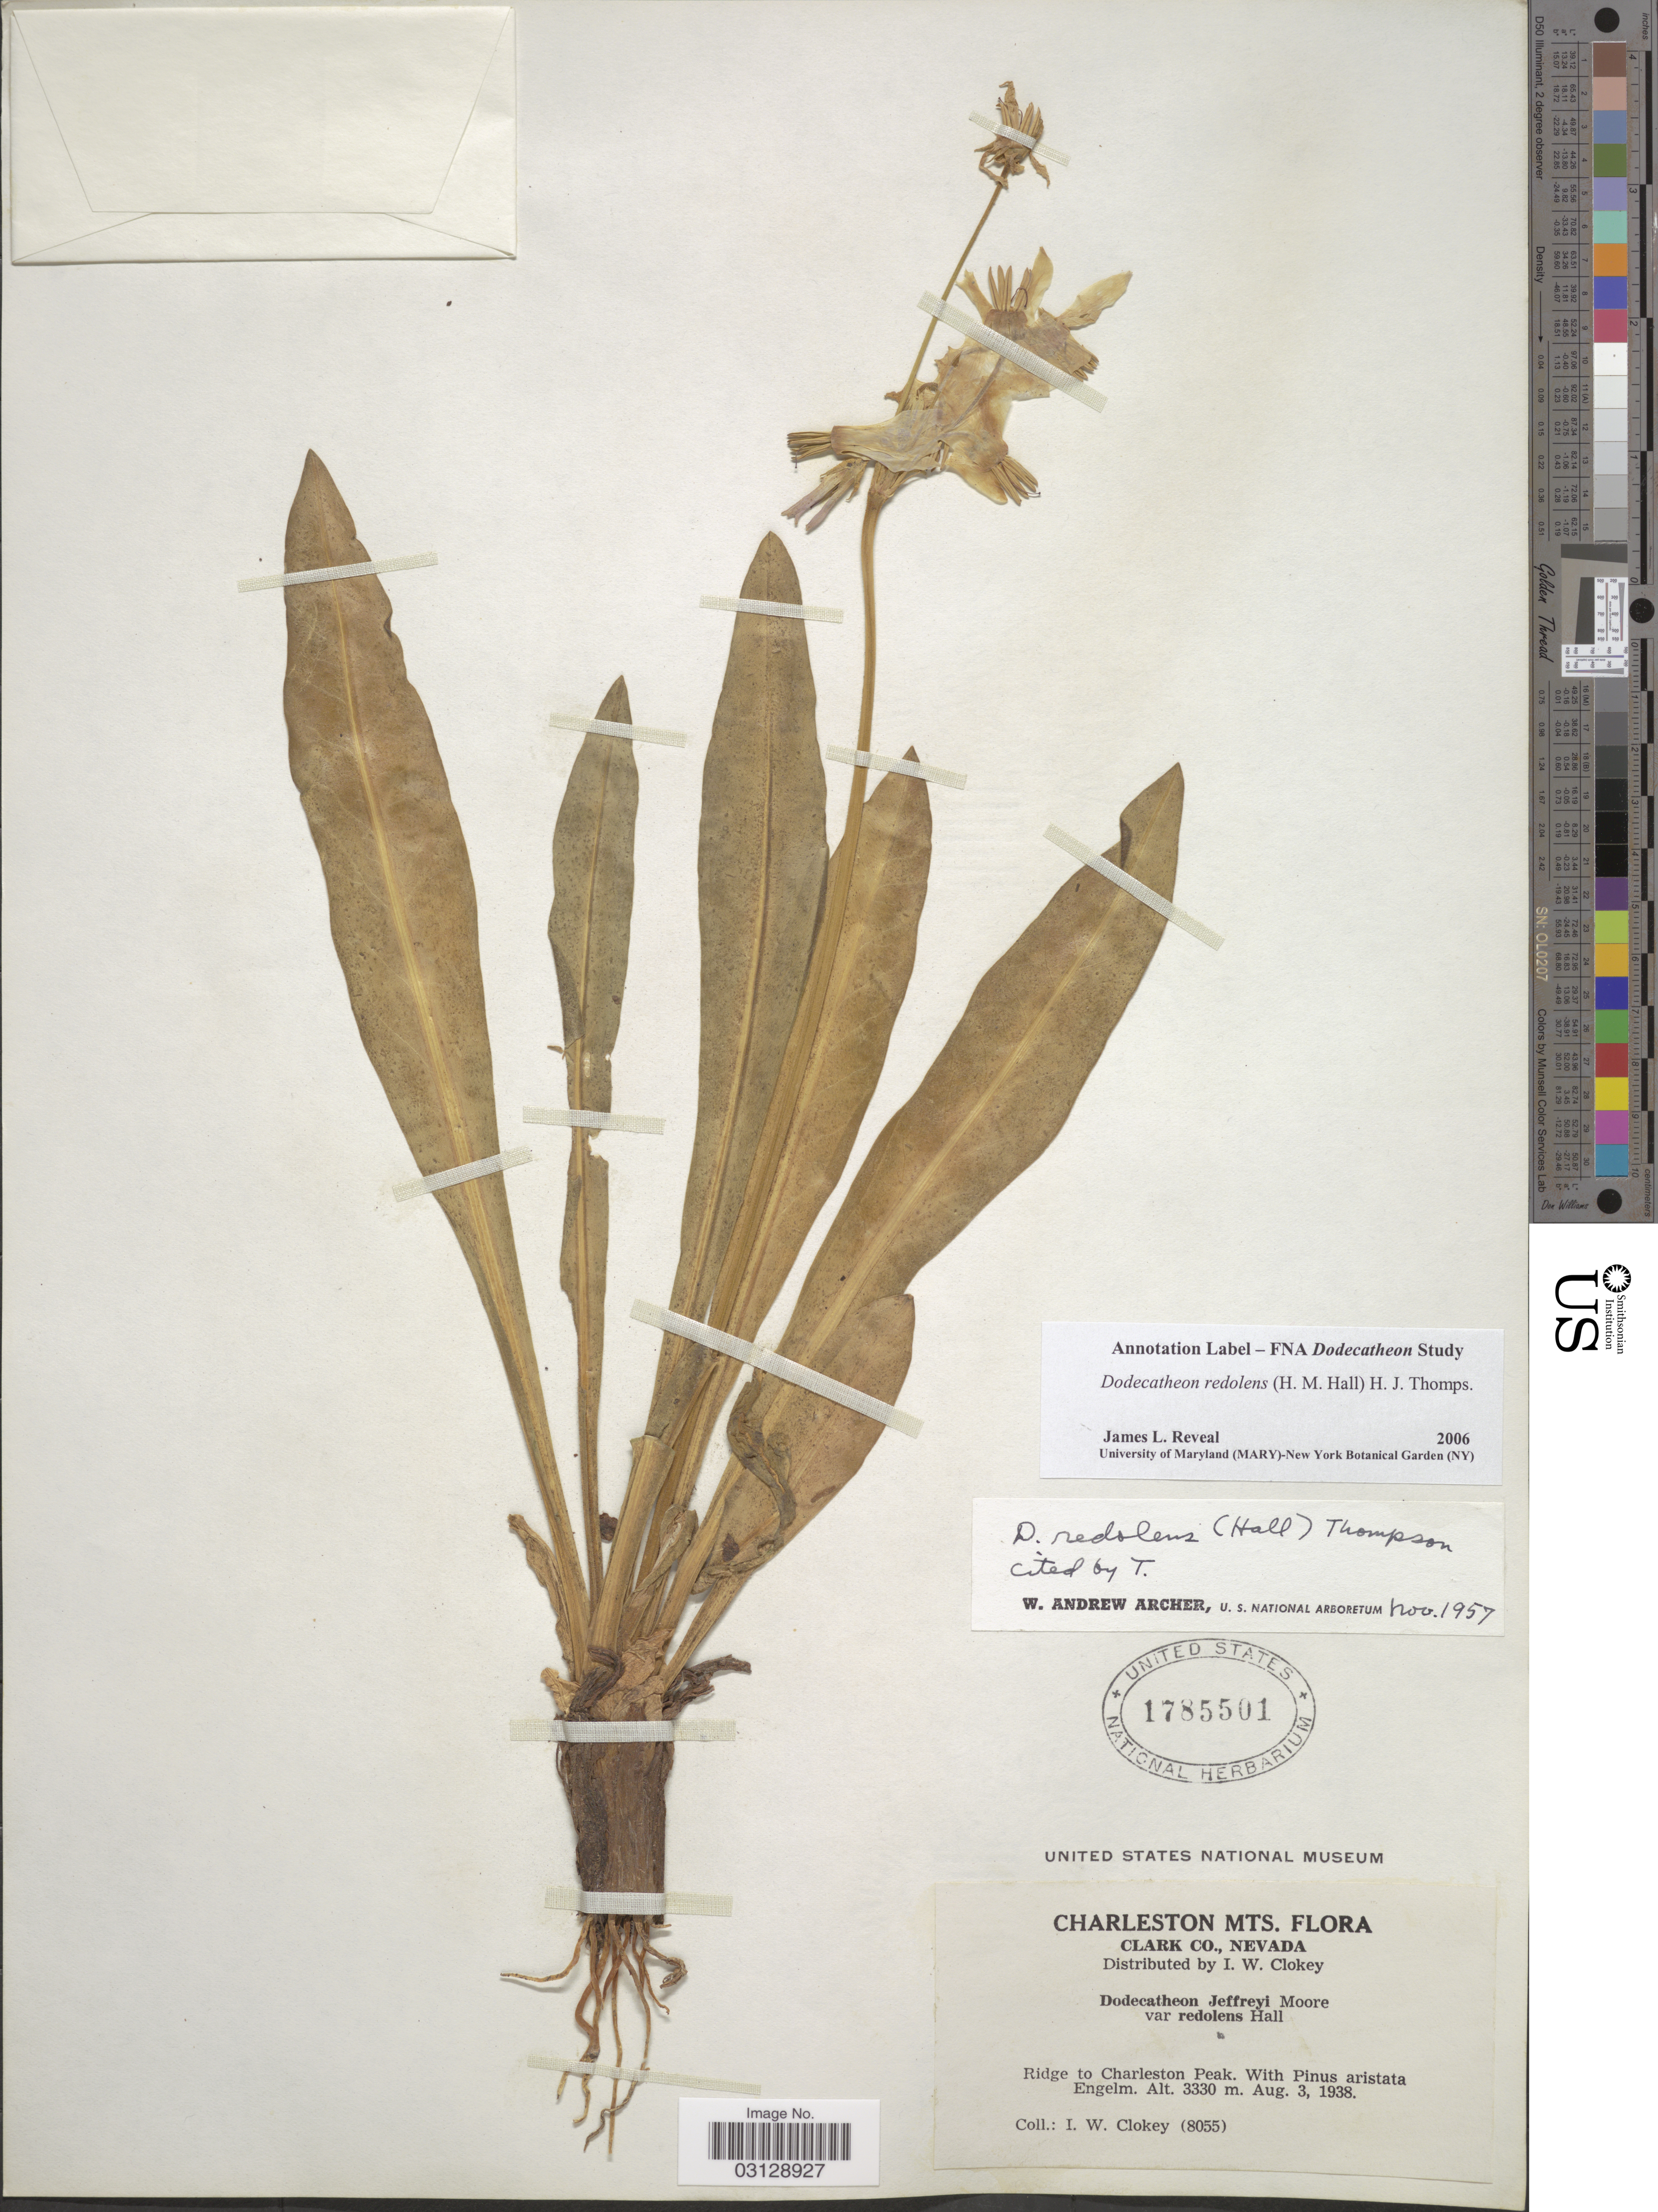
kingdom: Plantae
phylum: Tracheophyta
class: Magnoliopsida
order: Ericales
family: Primulaceae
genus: Dodecatheon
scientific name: Dodecatheon redolens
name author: (H.M. Hall) H.J. Thomps.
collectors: I. W. Clokey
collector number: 8055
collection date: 1938-08-03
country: United States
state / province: Nevada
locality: Charleston Mts. Clark Co. Ridge to Charleston Peak.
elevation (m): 3330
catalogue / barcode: US 1785501